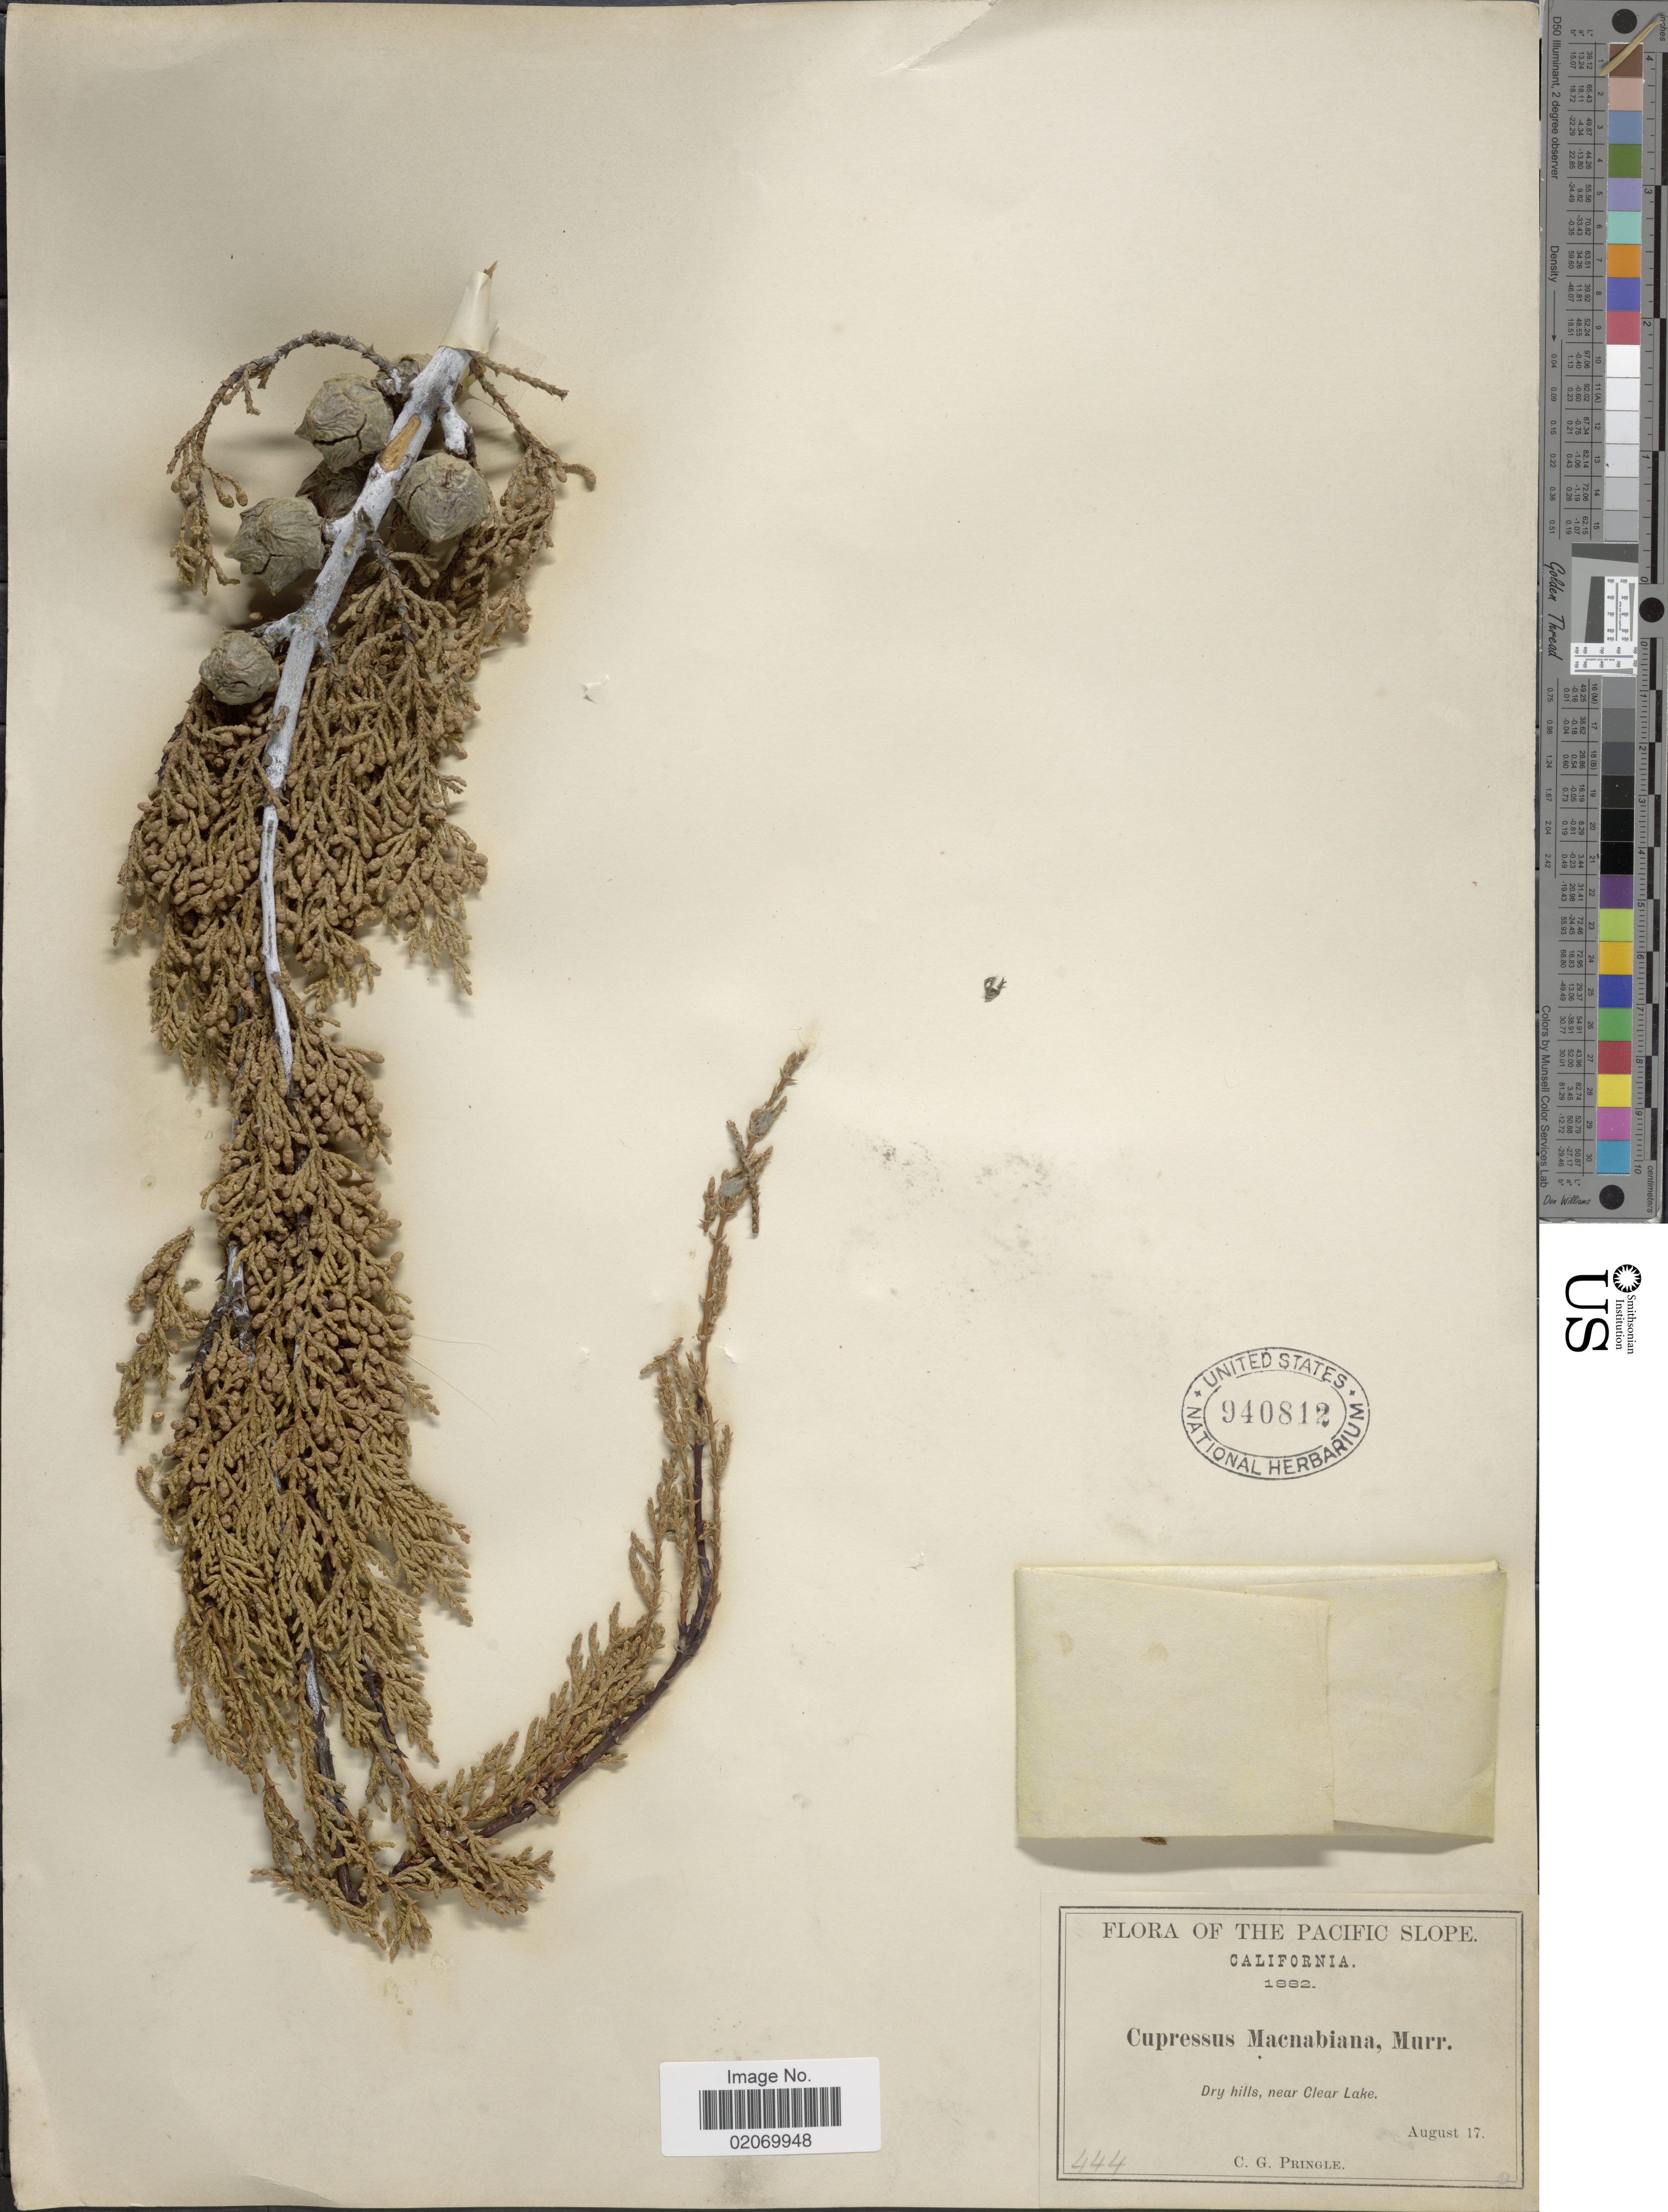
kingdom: Plantae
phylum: Tracheophyta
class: Pinopsida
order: Pinales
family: Cupressaceae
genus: Hesperocyparis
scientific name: Hesperocyparis macnabiana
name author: (A. Murray) Bartel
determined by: (US) Smithsonian Institution - National Museum of Natural History - Department of Botany (UNITED STATES)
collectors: C. G. Pringle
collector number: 444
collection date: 1882-08-17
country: United States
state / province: California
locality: The Pacific Slope, near Clear Lake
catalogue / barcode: US 940812